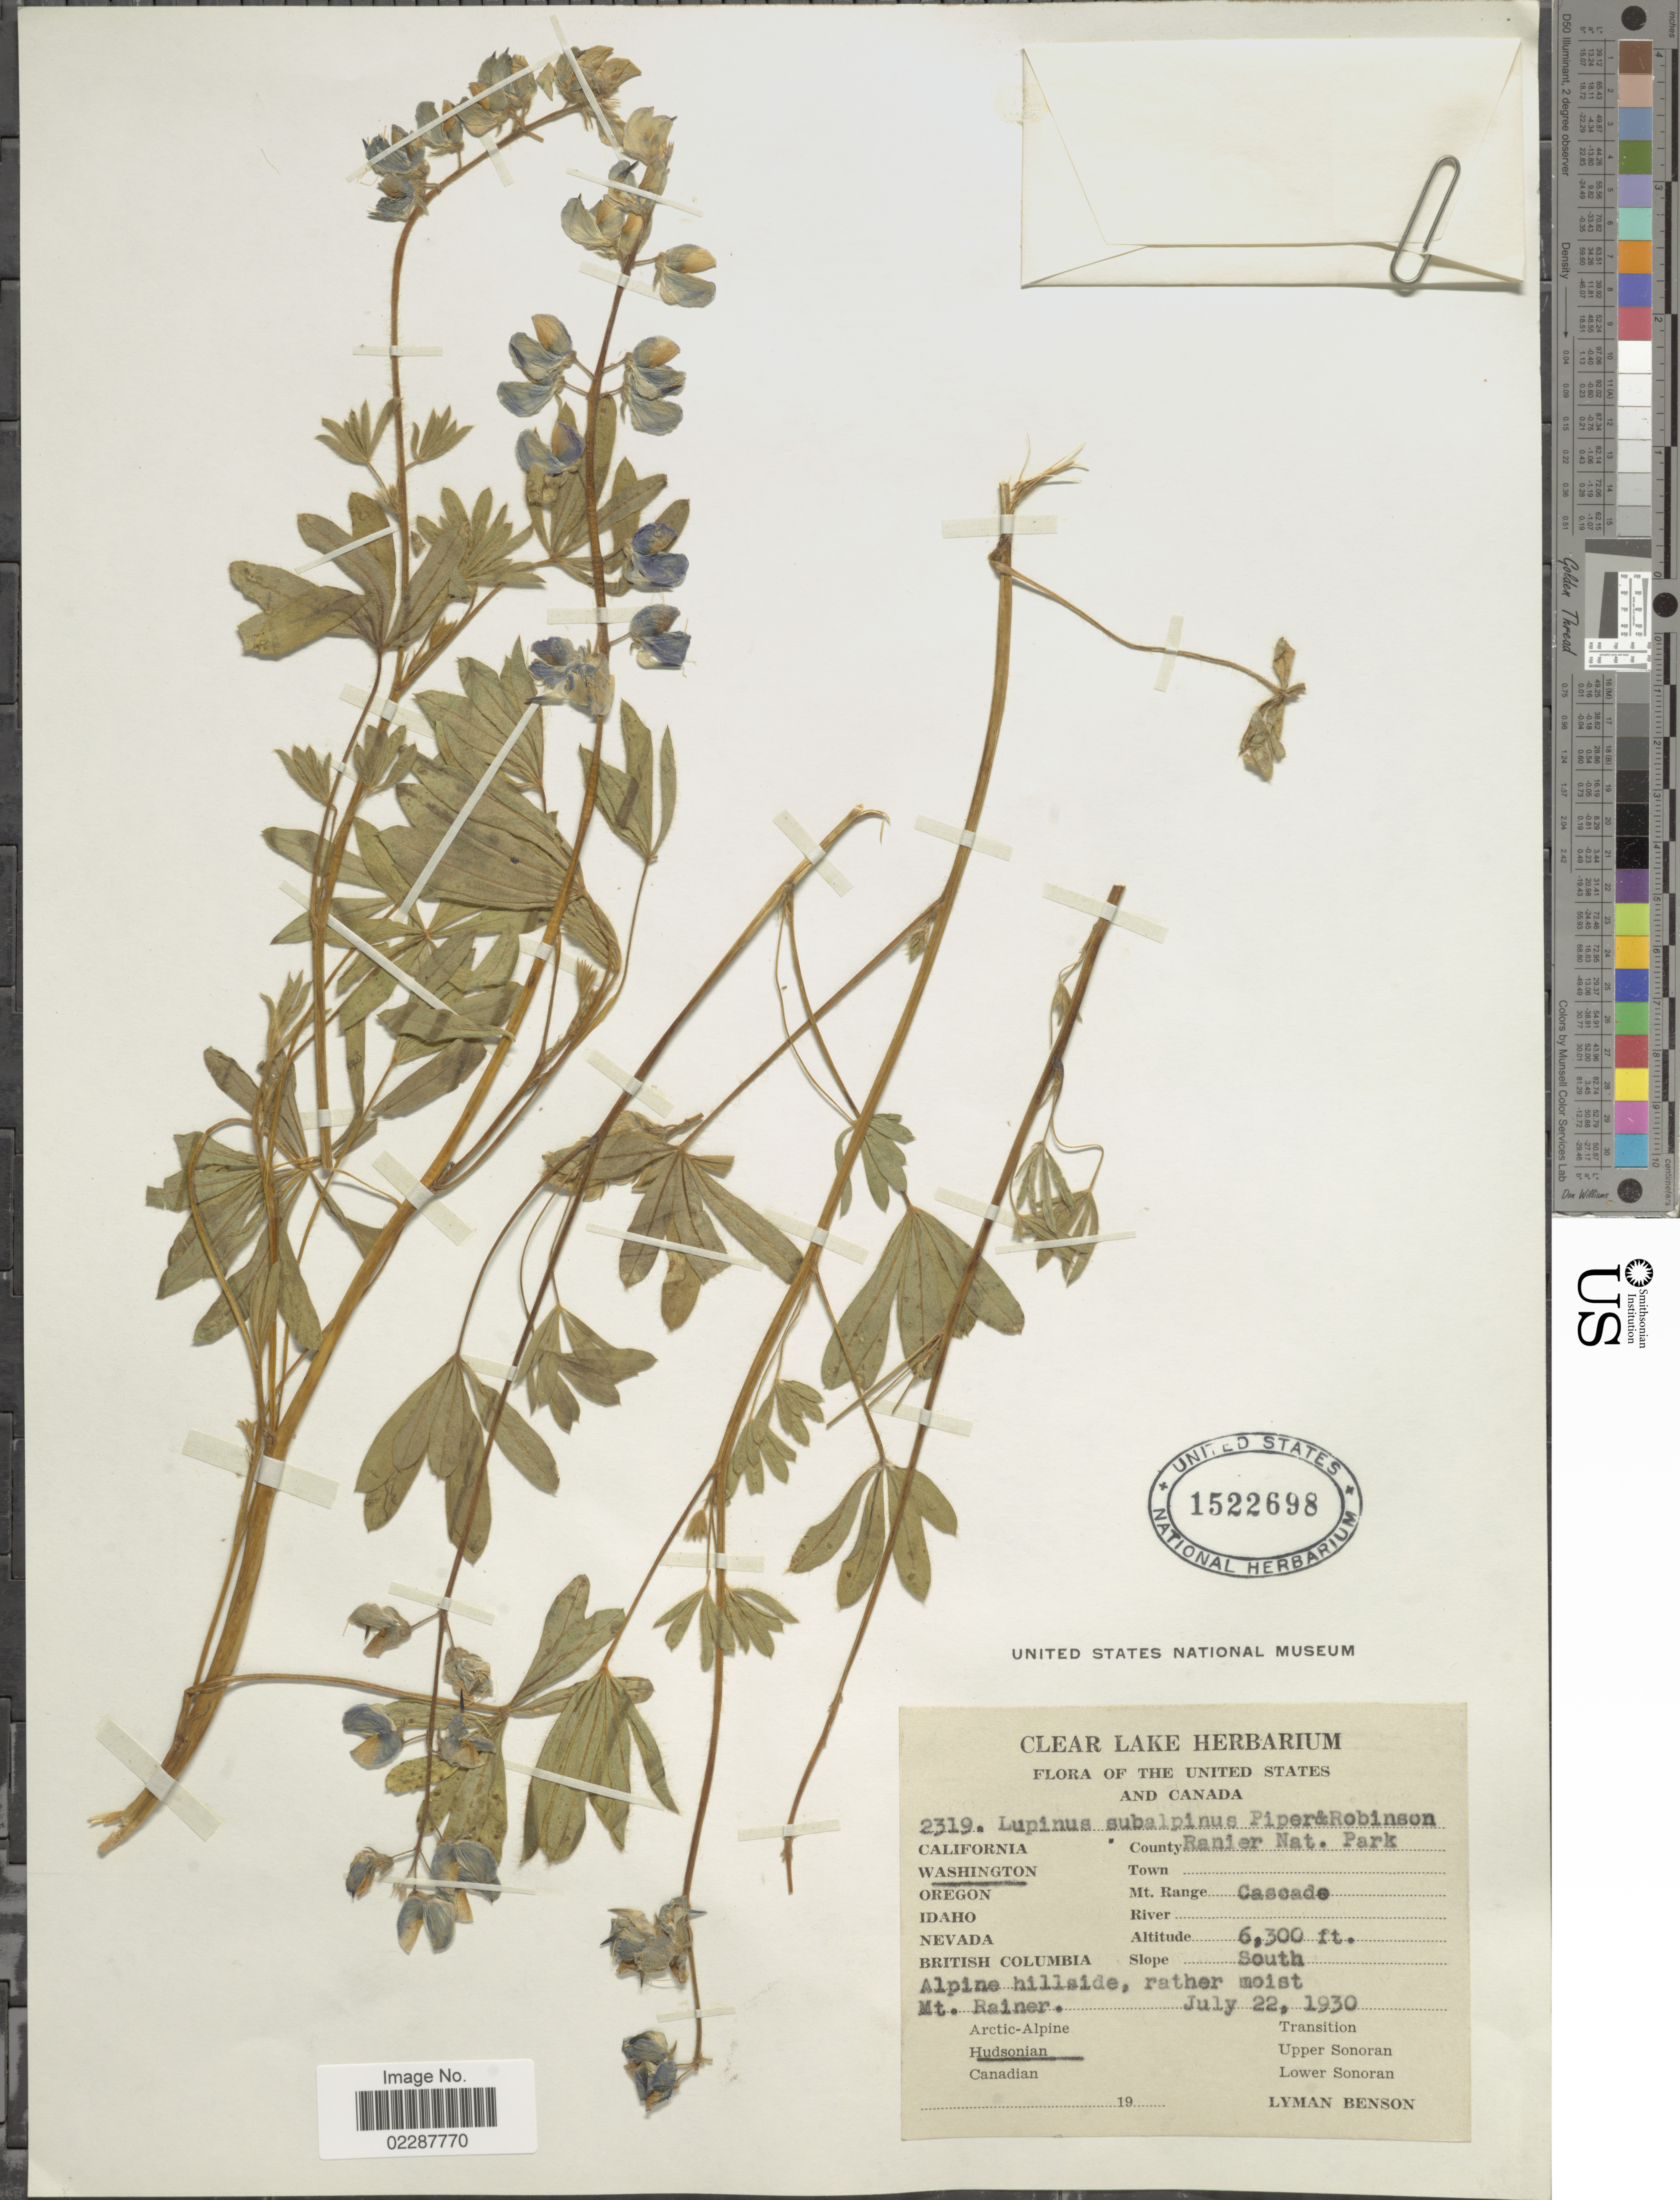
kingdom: Plantae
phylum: Tracheophyta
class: Magnoliopsida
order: Fabales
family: Fabaceae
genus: Lupinus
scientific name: Lupinus subalpinus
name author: Piper & B.L. Rob.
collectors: L. D. Benson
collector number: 2319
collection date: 1930-07-22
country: United States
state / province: Washington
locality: Ranier Nat. Park, Cascade, Alpine hillside, rather moist Mt. Rainer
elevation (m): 1920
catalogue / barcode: US 1522698